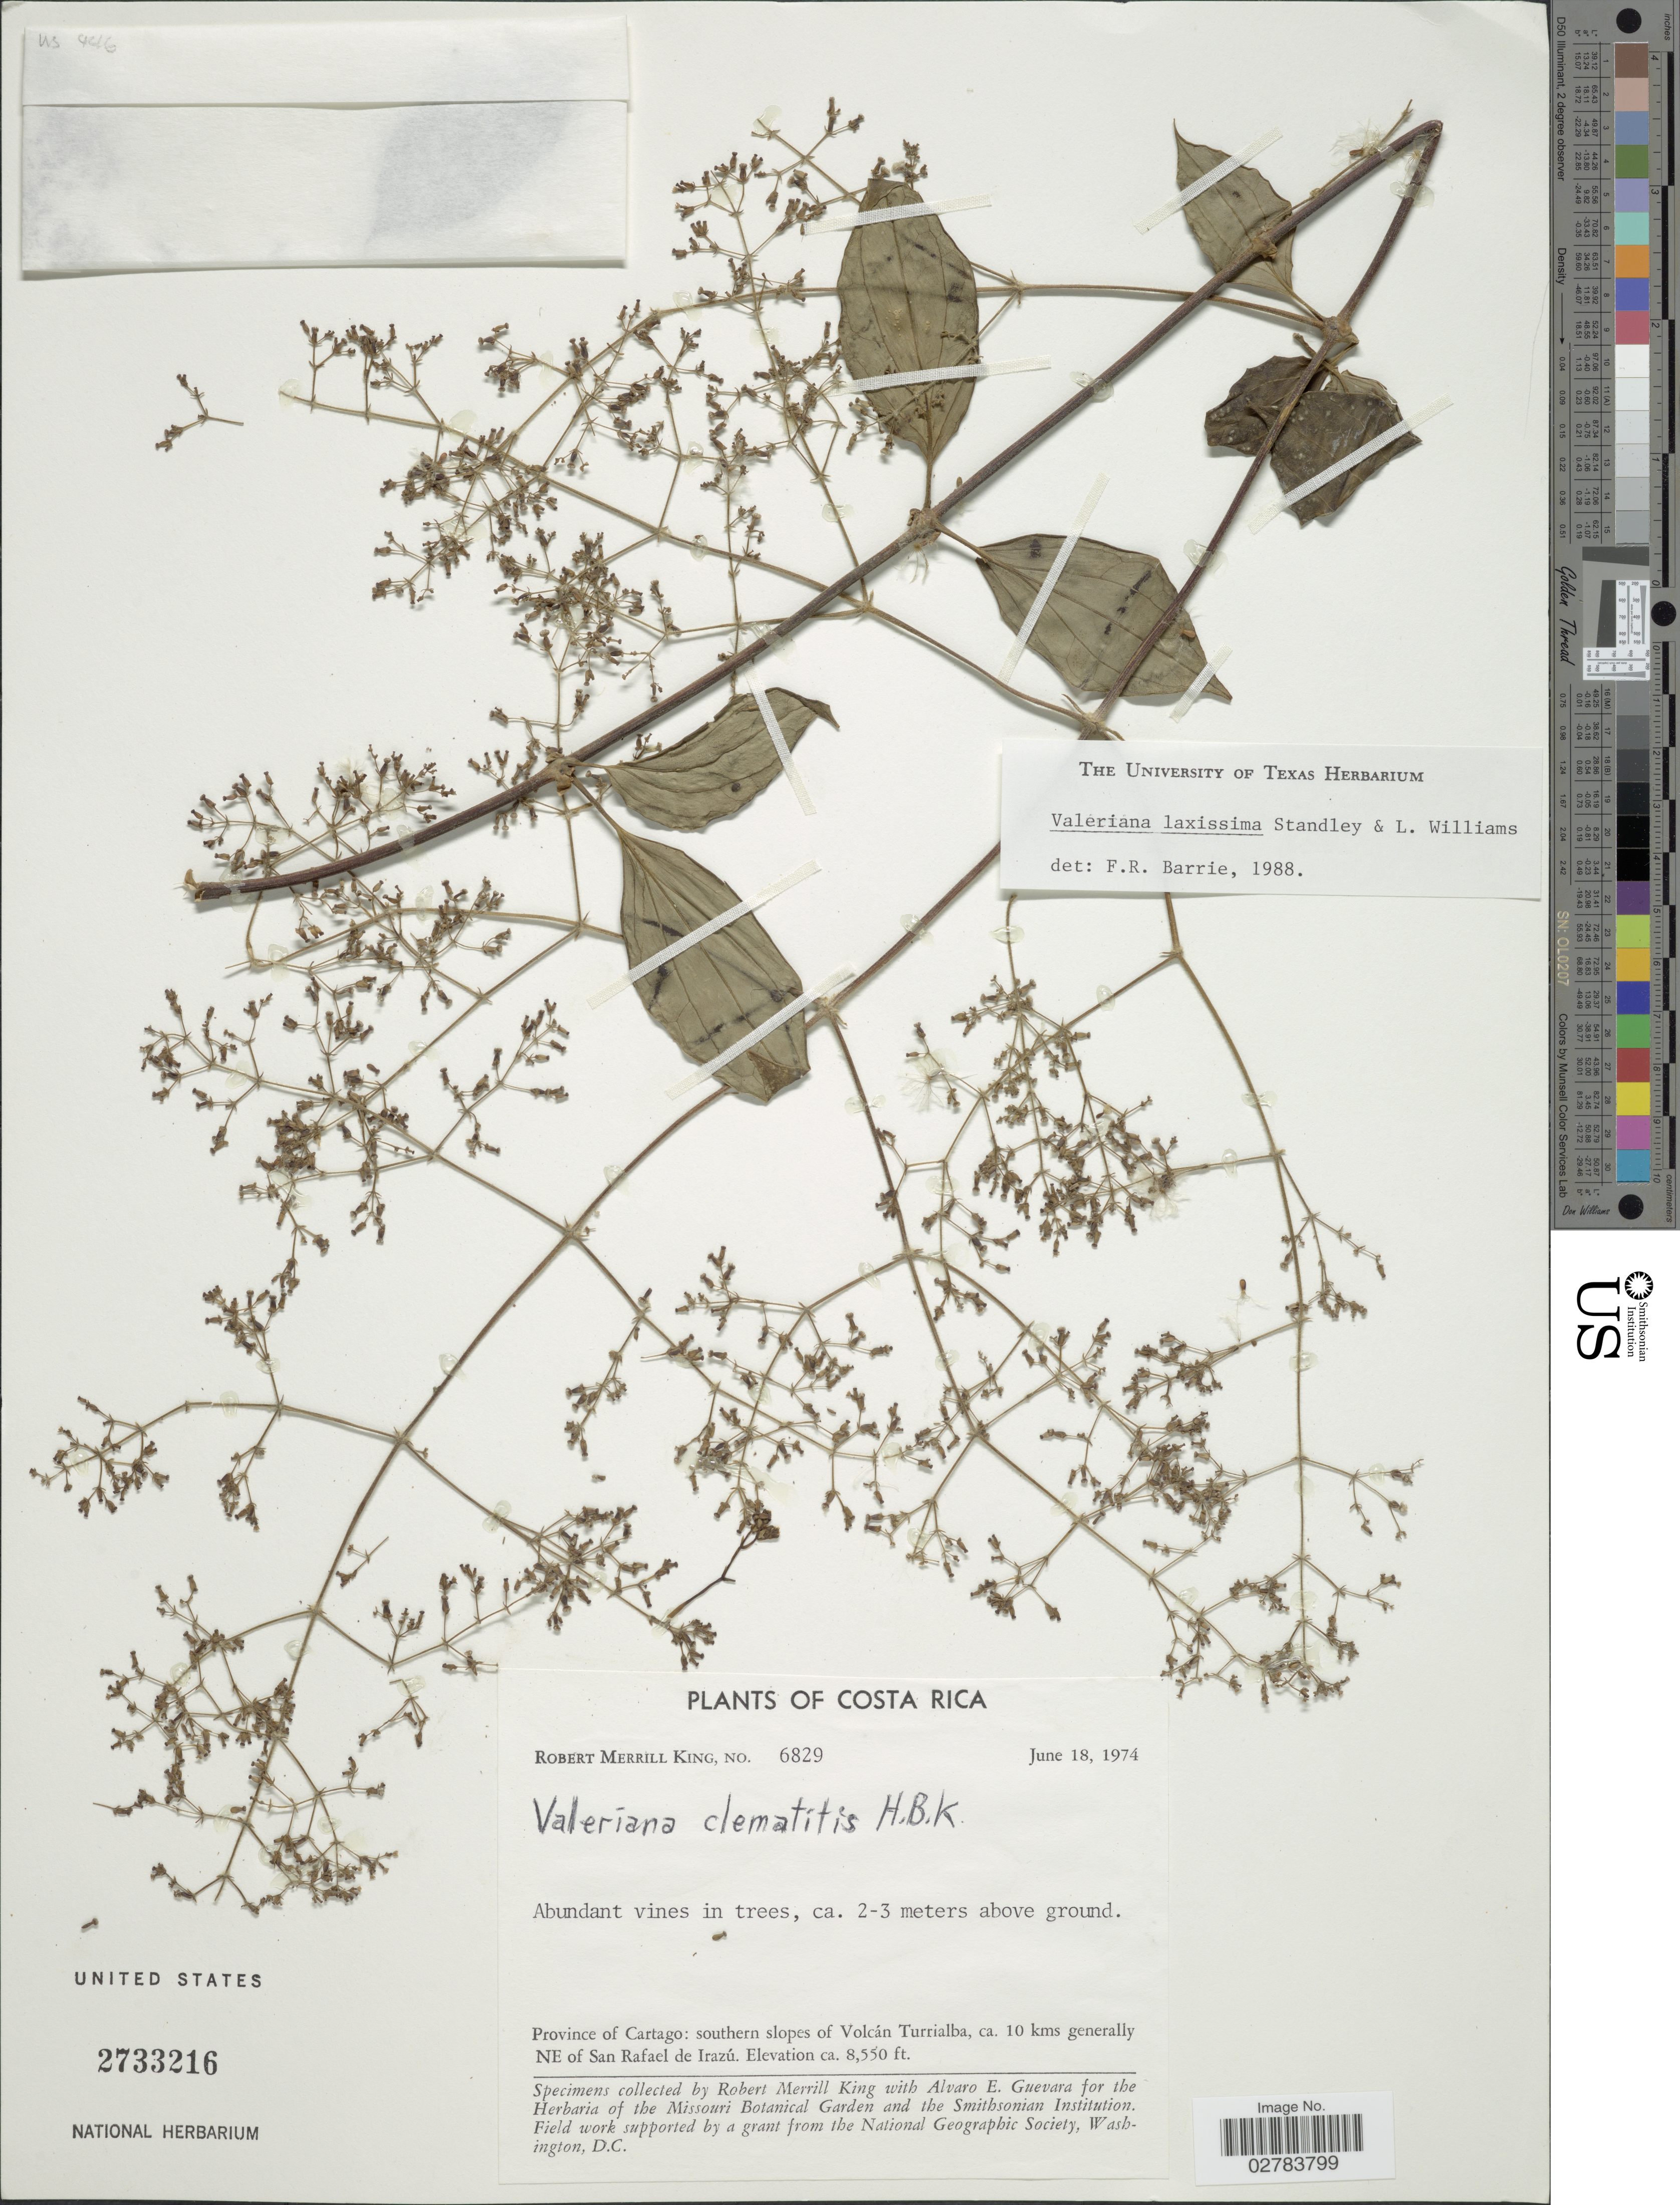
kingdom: Plantae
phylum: Tracheophyta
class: Magnoliopsida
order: Dipsacales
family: Caprifoliaceae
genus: Valeriana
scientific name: Valeriana laxissima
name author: Standl. & L.O. Williams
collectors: R. M. King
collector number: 6829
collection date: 1974-06-18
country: Costa Rica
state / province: Cartago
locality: Southern slopes of Volcán Turrialba, ca. 10 kms generally NE of San Rafael de Irazú.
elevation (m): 2606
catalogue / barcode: US 2733216